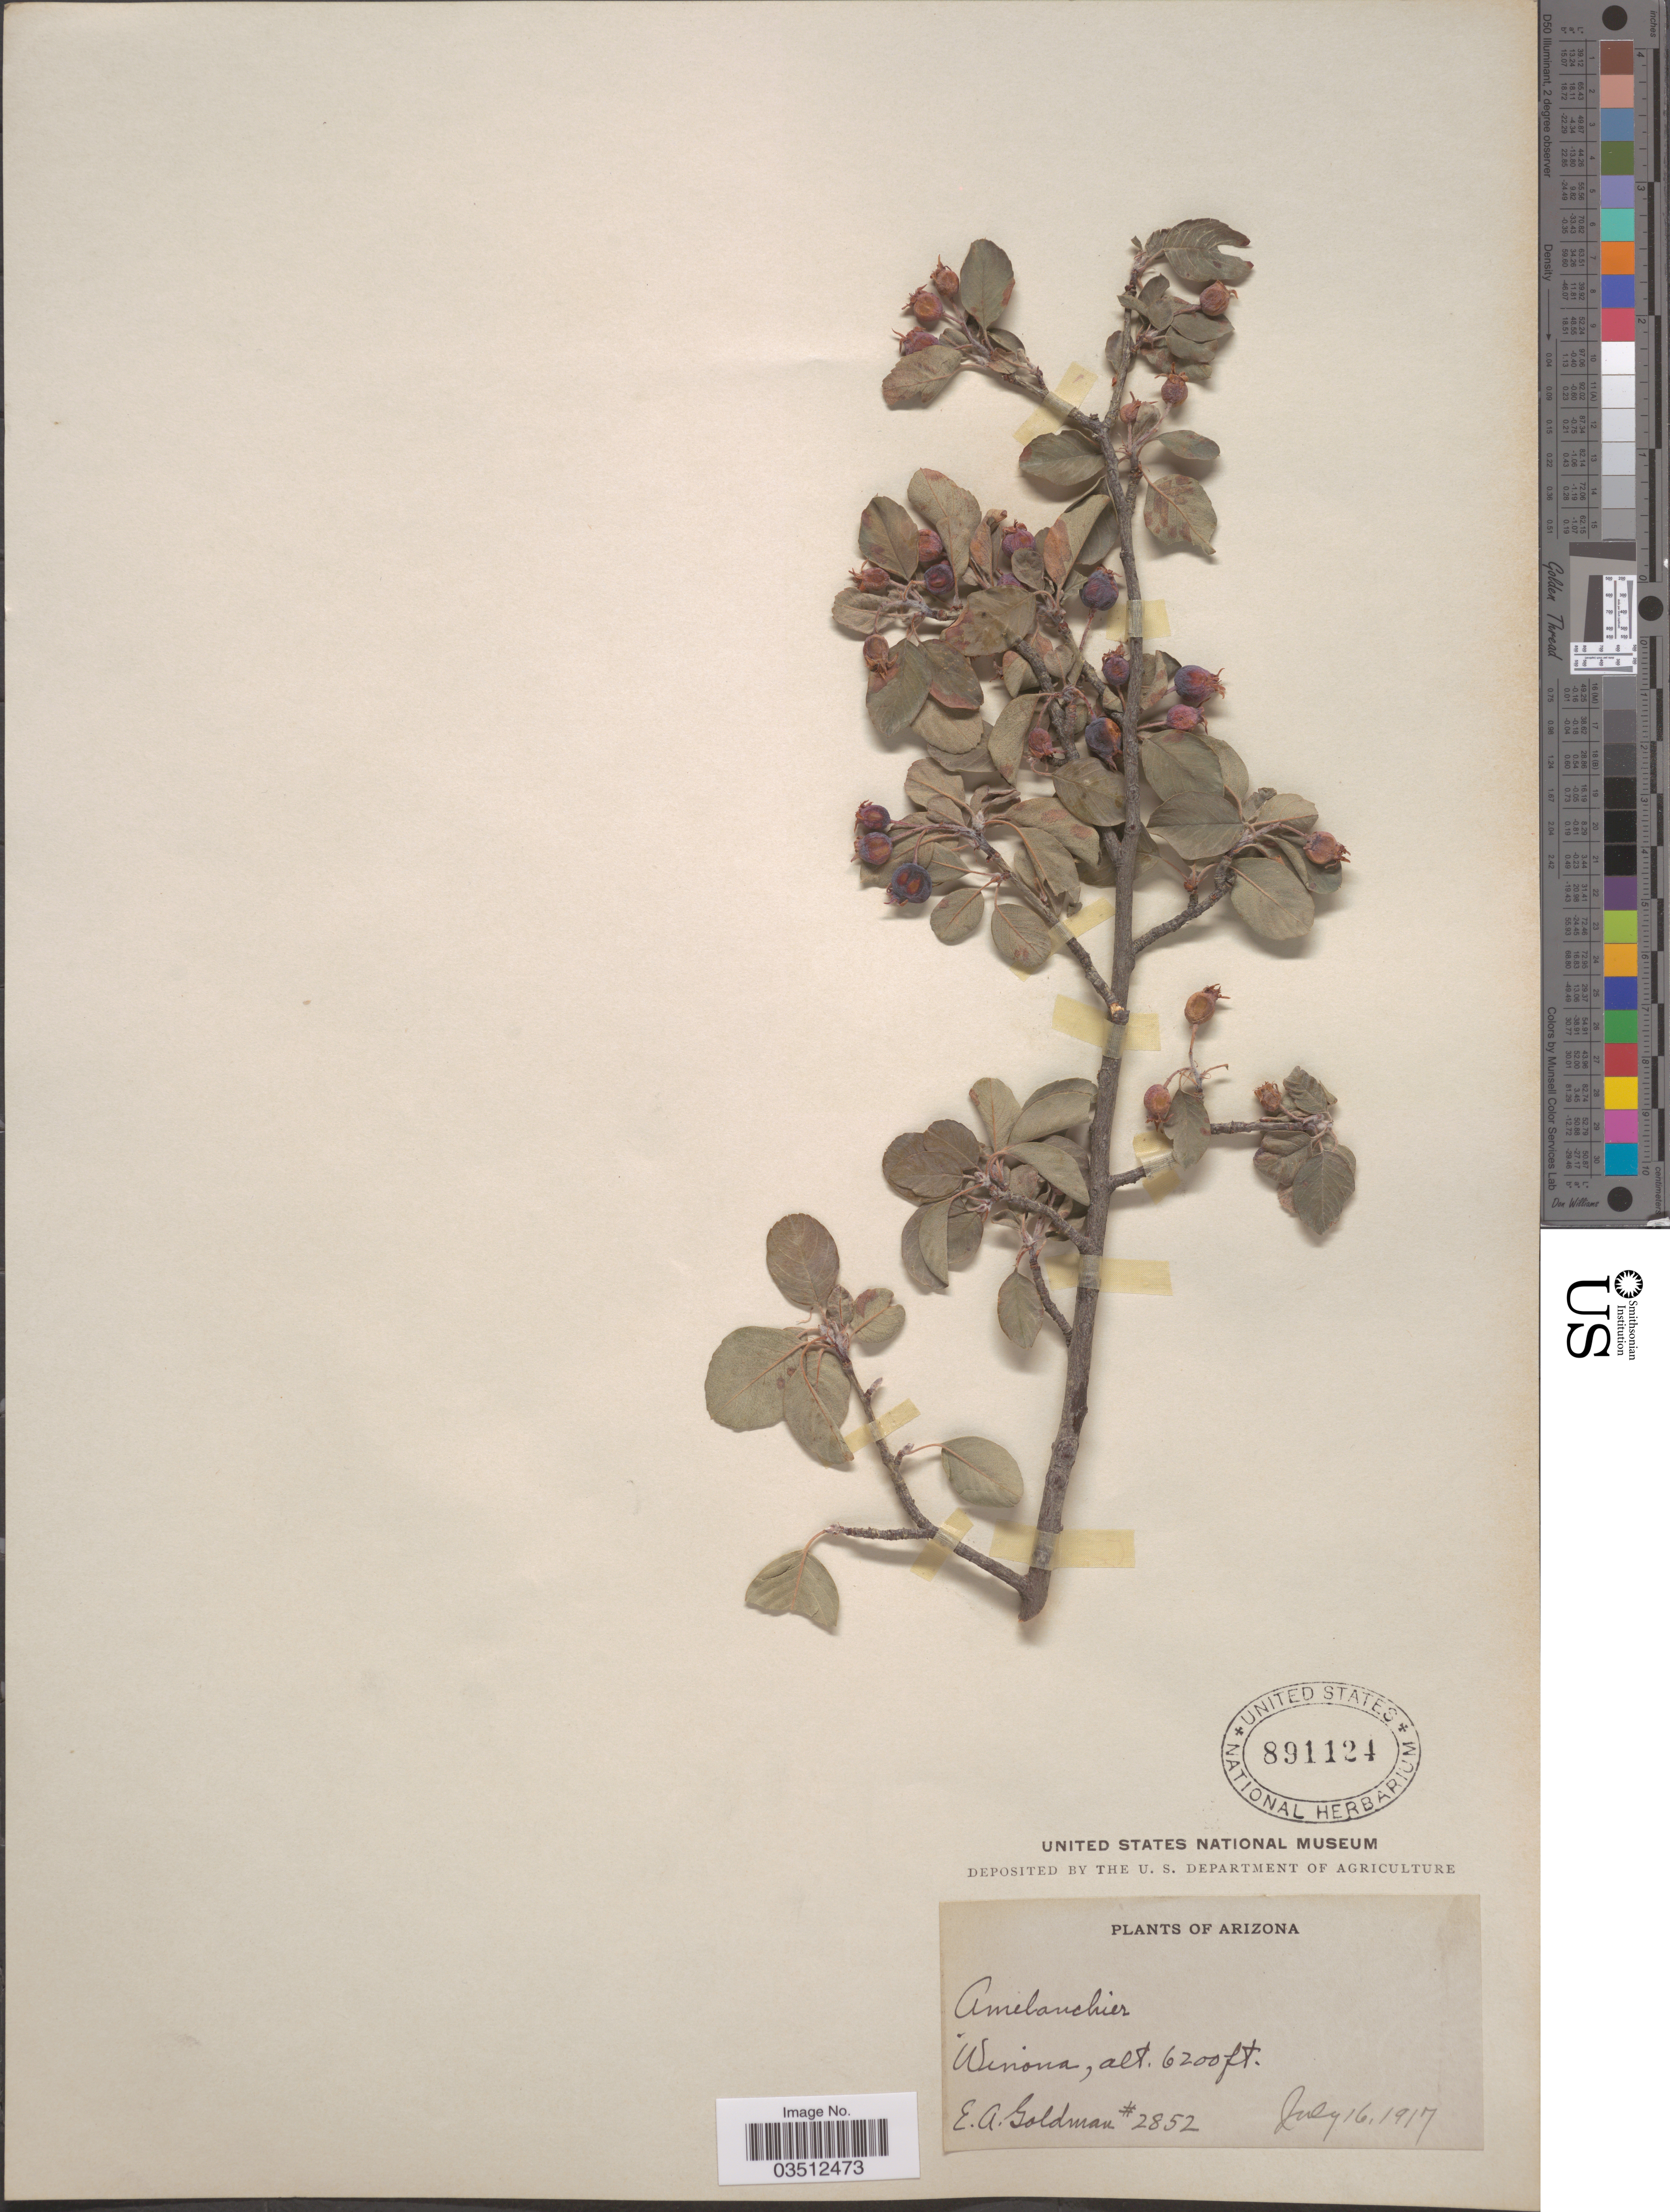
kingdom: Plantae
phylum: Tracheophyta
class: Magnoliopsida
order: Rosales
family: Rosaceae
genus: Amelanchier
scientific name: Amelanchier oreophila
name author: A. Nelson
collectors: E. A. Goldman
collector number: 2852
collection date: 1917-07-16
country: United States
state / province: Arizona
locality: Winona.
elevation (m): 1890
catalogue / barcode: US 891124